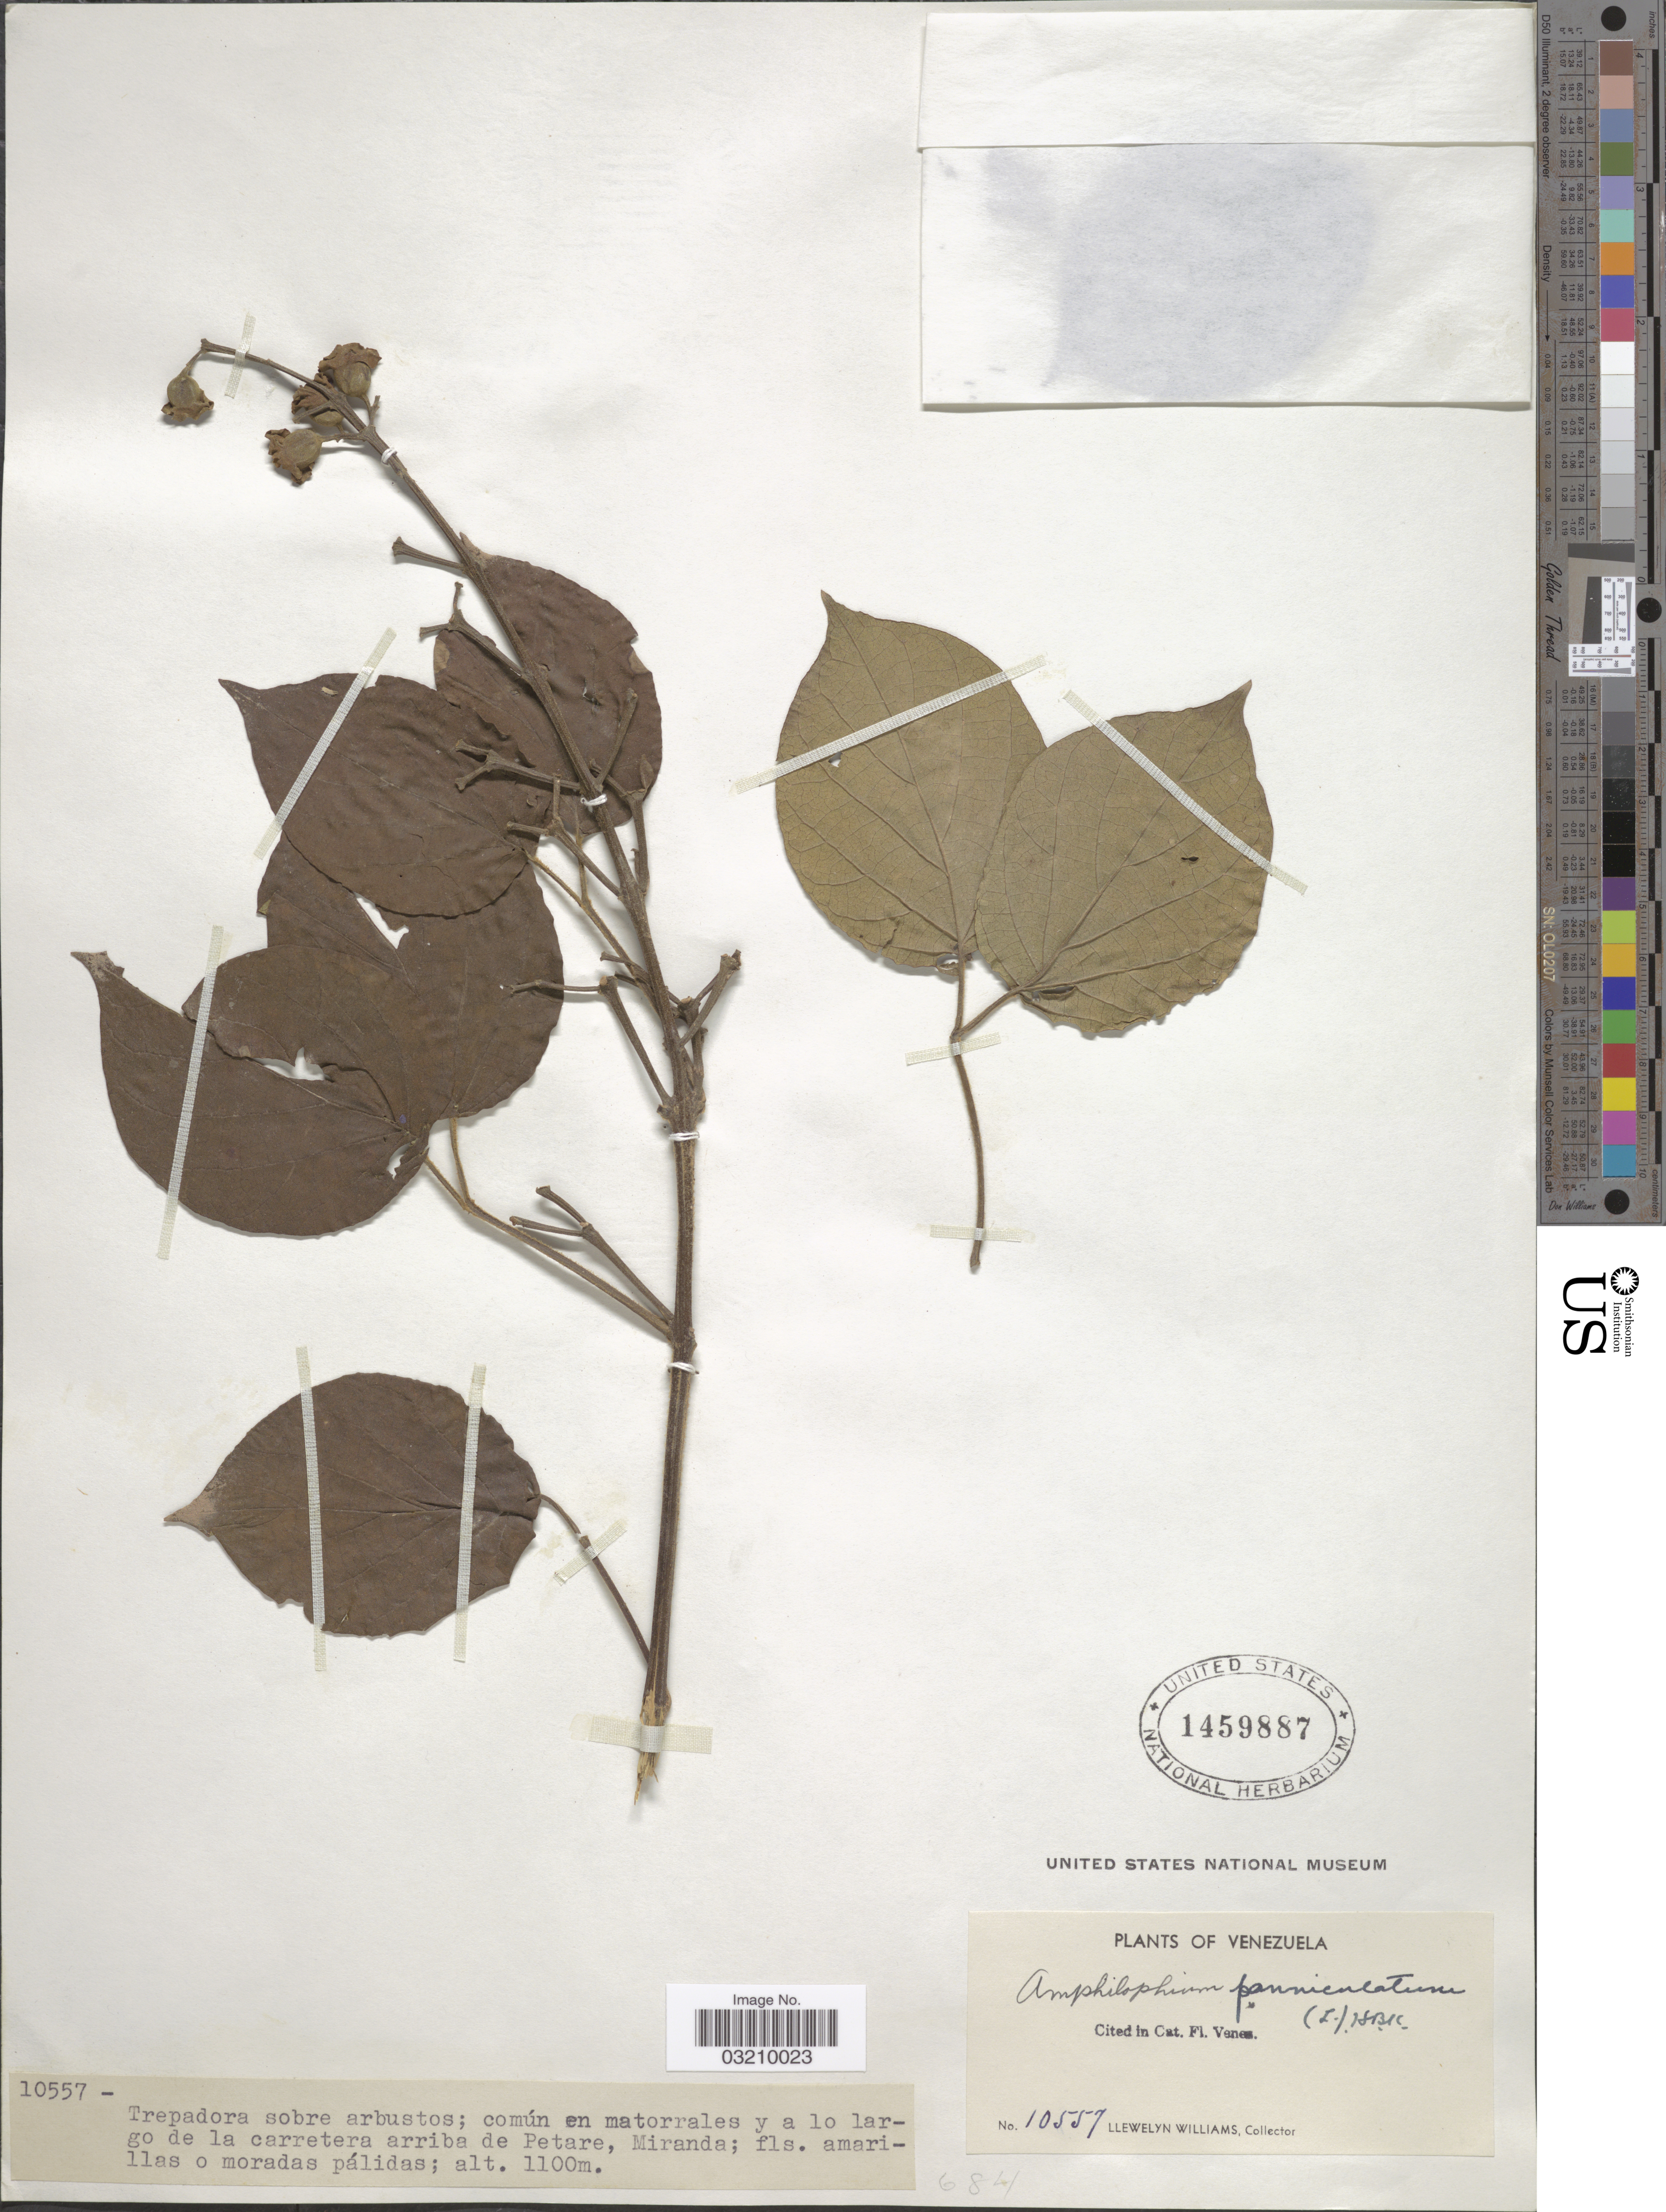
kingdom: Plantae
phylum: Tracheophyta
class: Magnoliopsida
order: Lamiales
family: Bignoniaceae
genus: Amphilophium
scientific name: Amphilophium paniculatum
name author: (L.) Kunth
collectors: Ll. Williams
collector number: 10557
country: Venezuela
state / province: Miranda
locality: Común en matorrales y a lo largo de la carretera arriba de Petare.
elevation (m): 1100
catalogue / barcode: US 1459887